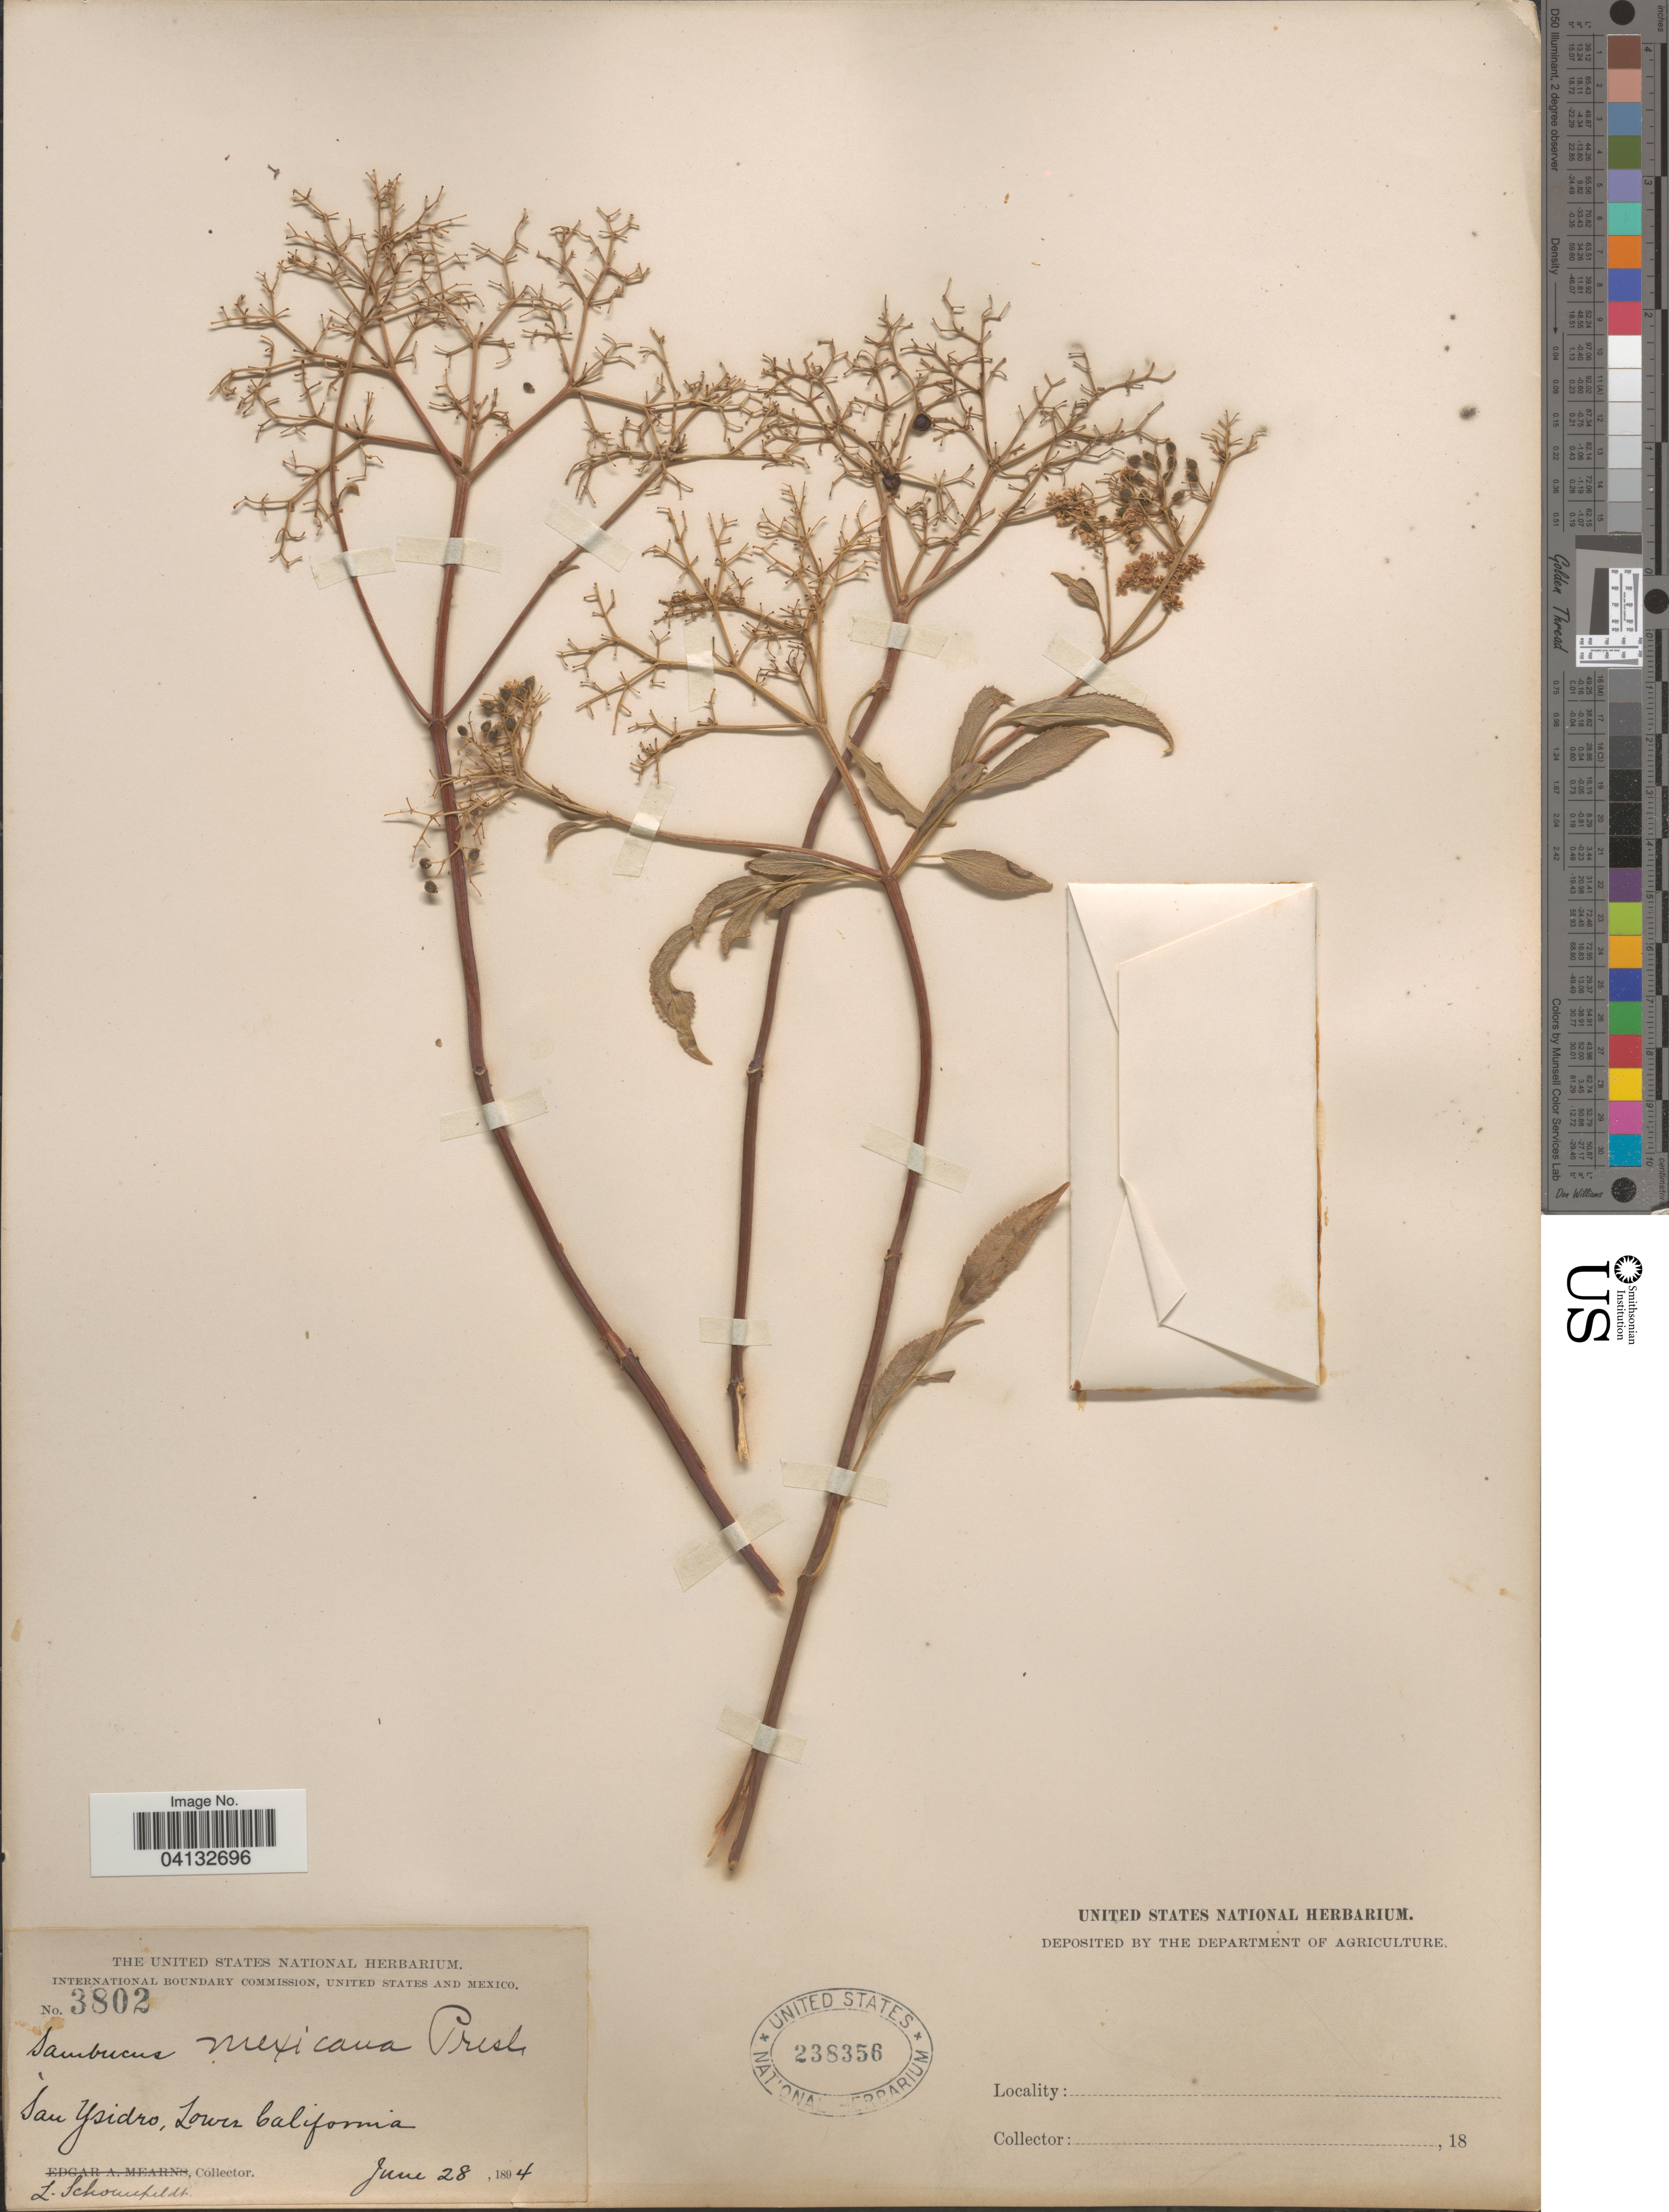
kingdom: Plantae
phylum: Tracheophyta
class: Magnoliopsida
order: Dipsacales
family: Viburnaceae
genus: Sambucus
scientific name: Sambucus mexicana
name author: C. Presl ex DC.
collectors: L. Schounfeldt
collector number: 3802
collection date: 1894-06-28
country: Mexico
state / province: Baja California Norte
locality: San Ysidro, Lower California.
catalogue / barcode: US 238356